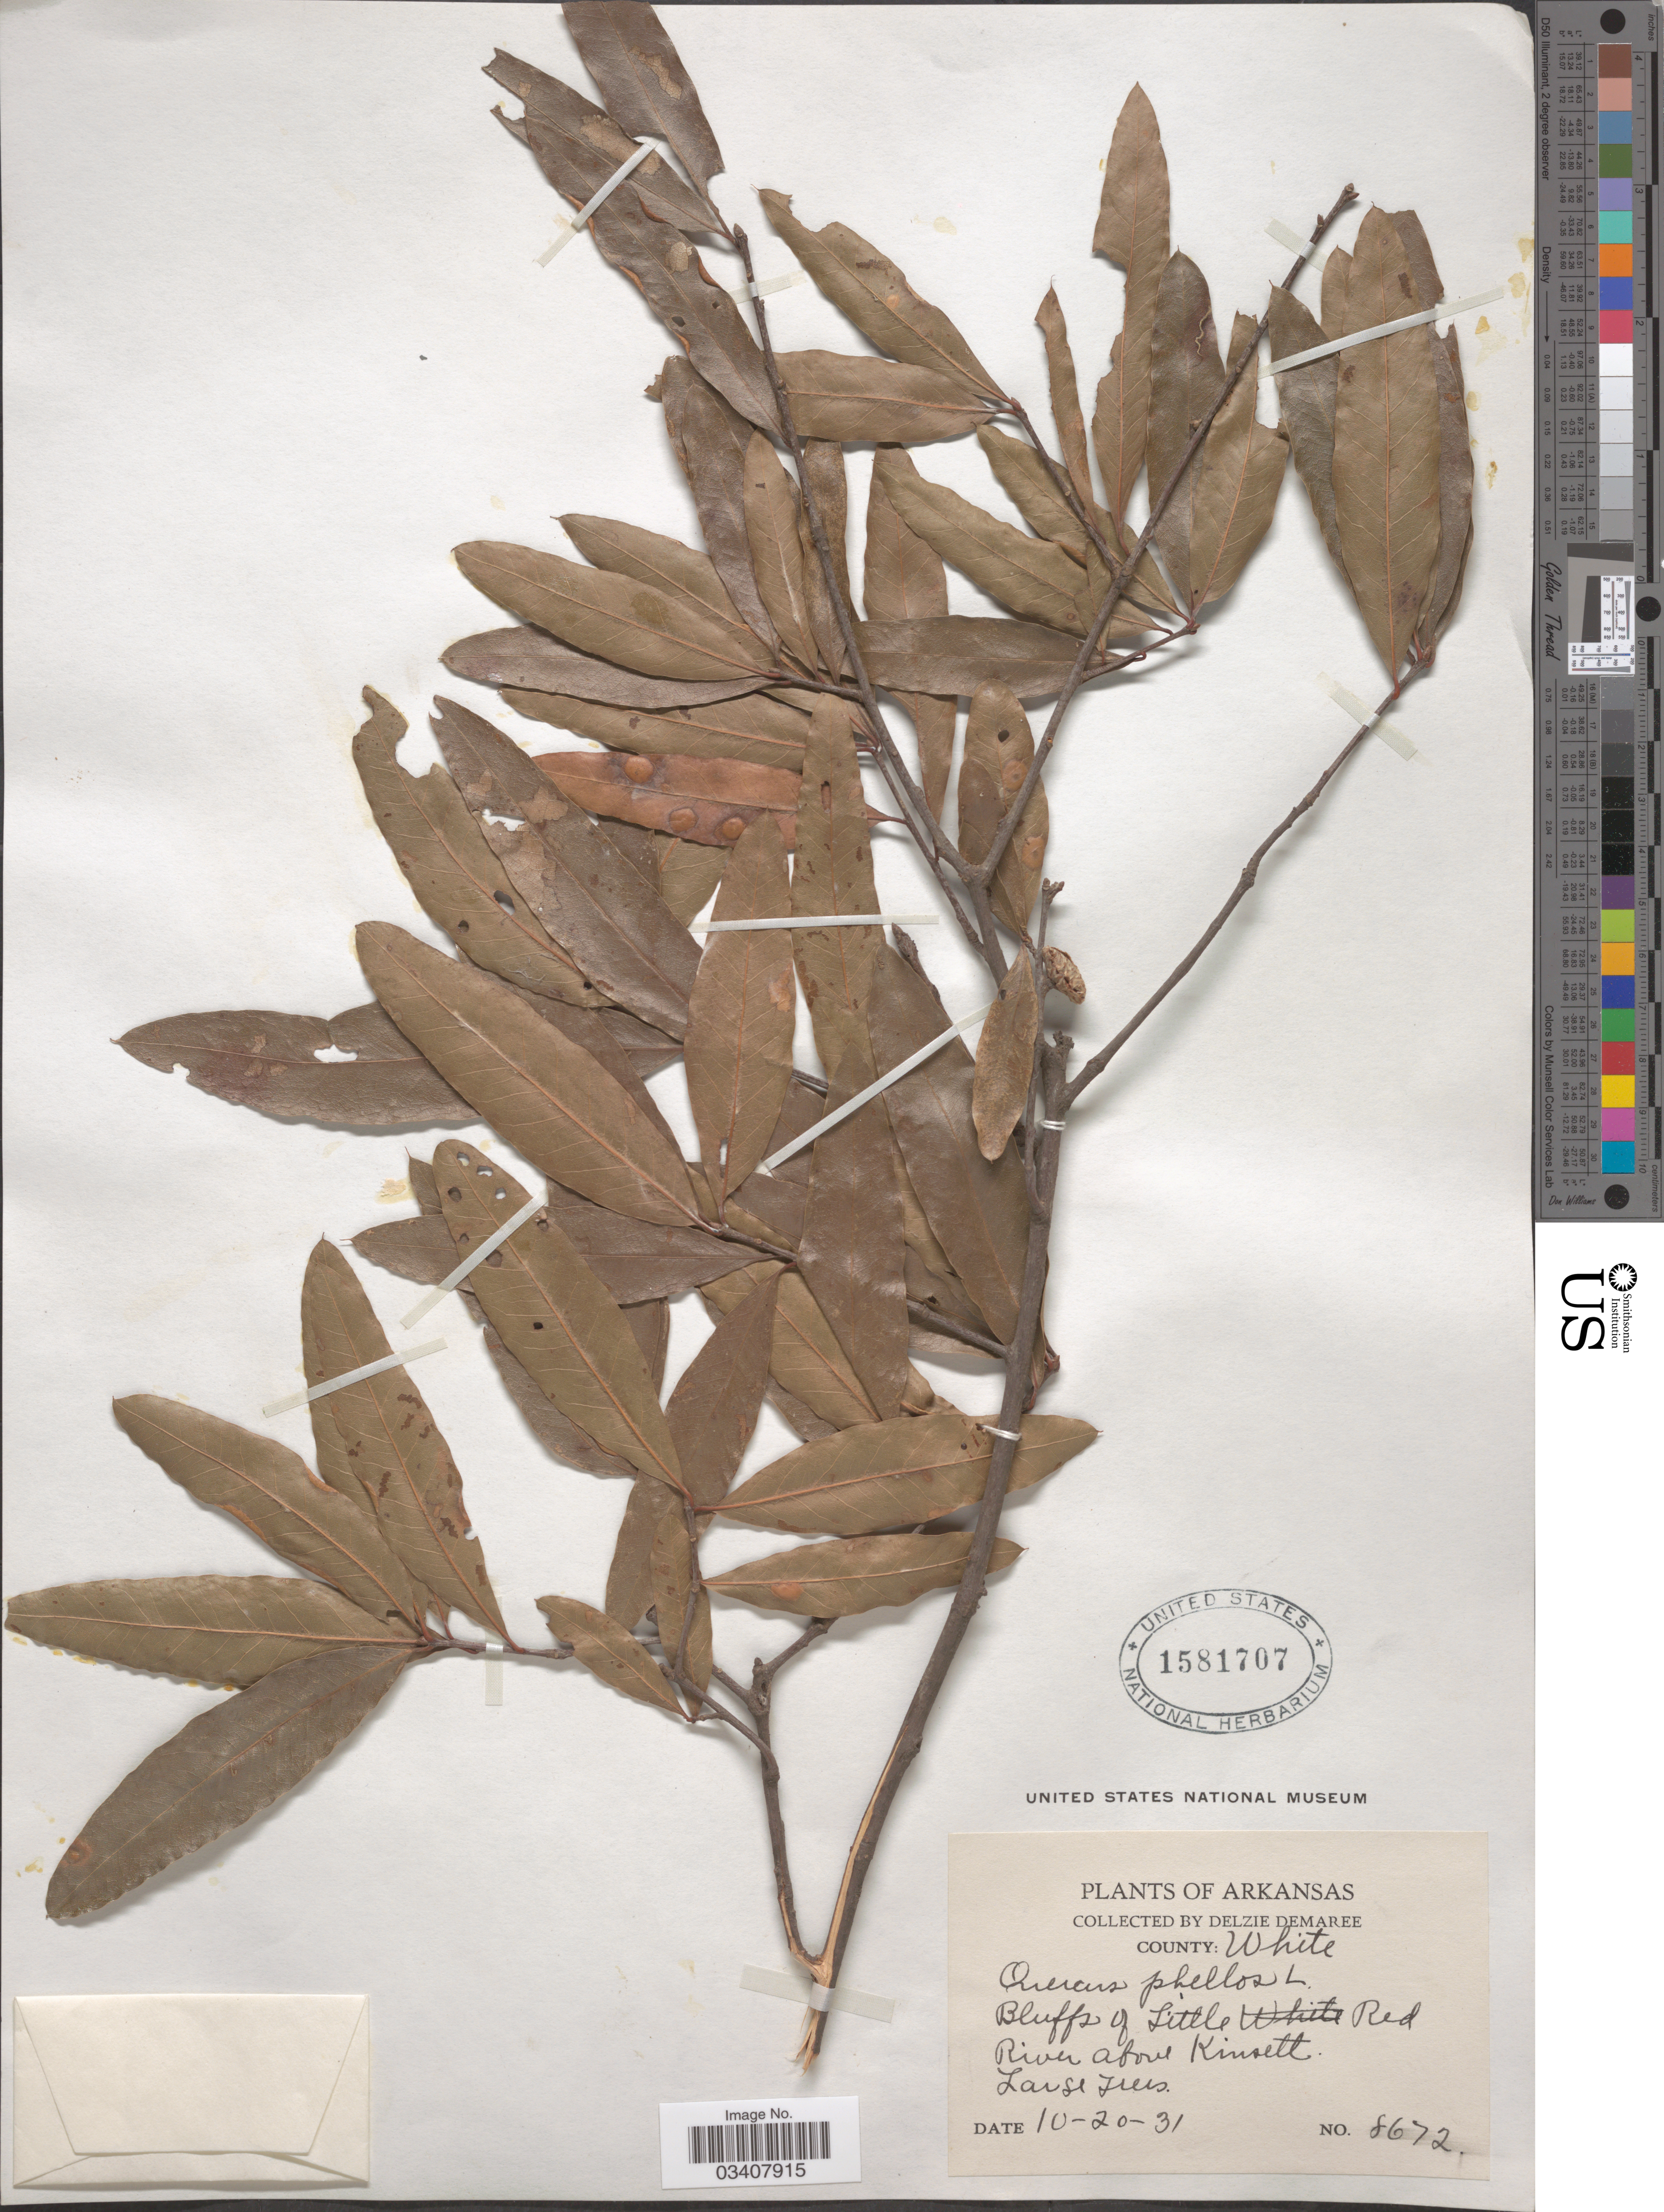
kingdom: Plantae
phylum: Tracheophyta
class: Magnoliopsida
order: Fagales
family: Fagaceae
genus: Quercus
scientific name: Quercus phellos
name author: L.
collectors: D. Demaree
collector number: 8672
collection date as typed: Transcribed d/m/y: 20/10/31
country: United States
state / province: Arkansas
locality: County: White. Bluffs of Little Red River above Kinsett.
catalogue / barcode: US 1581707